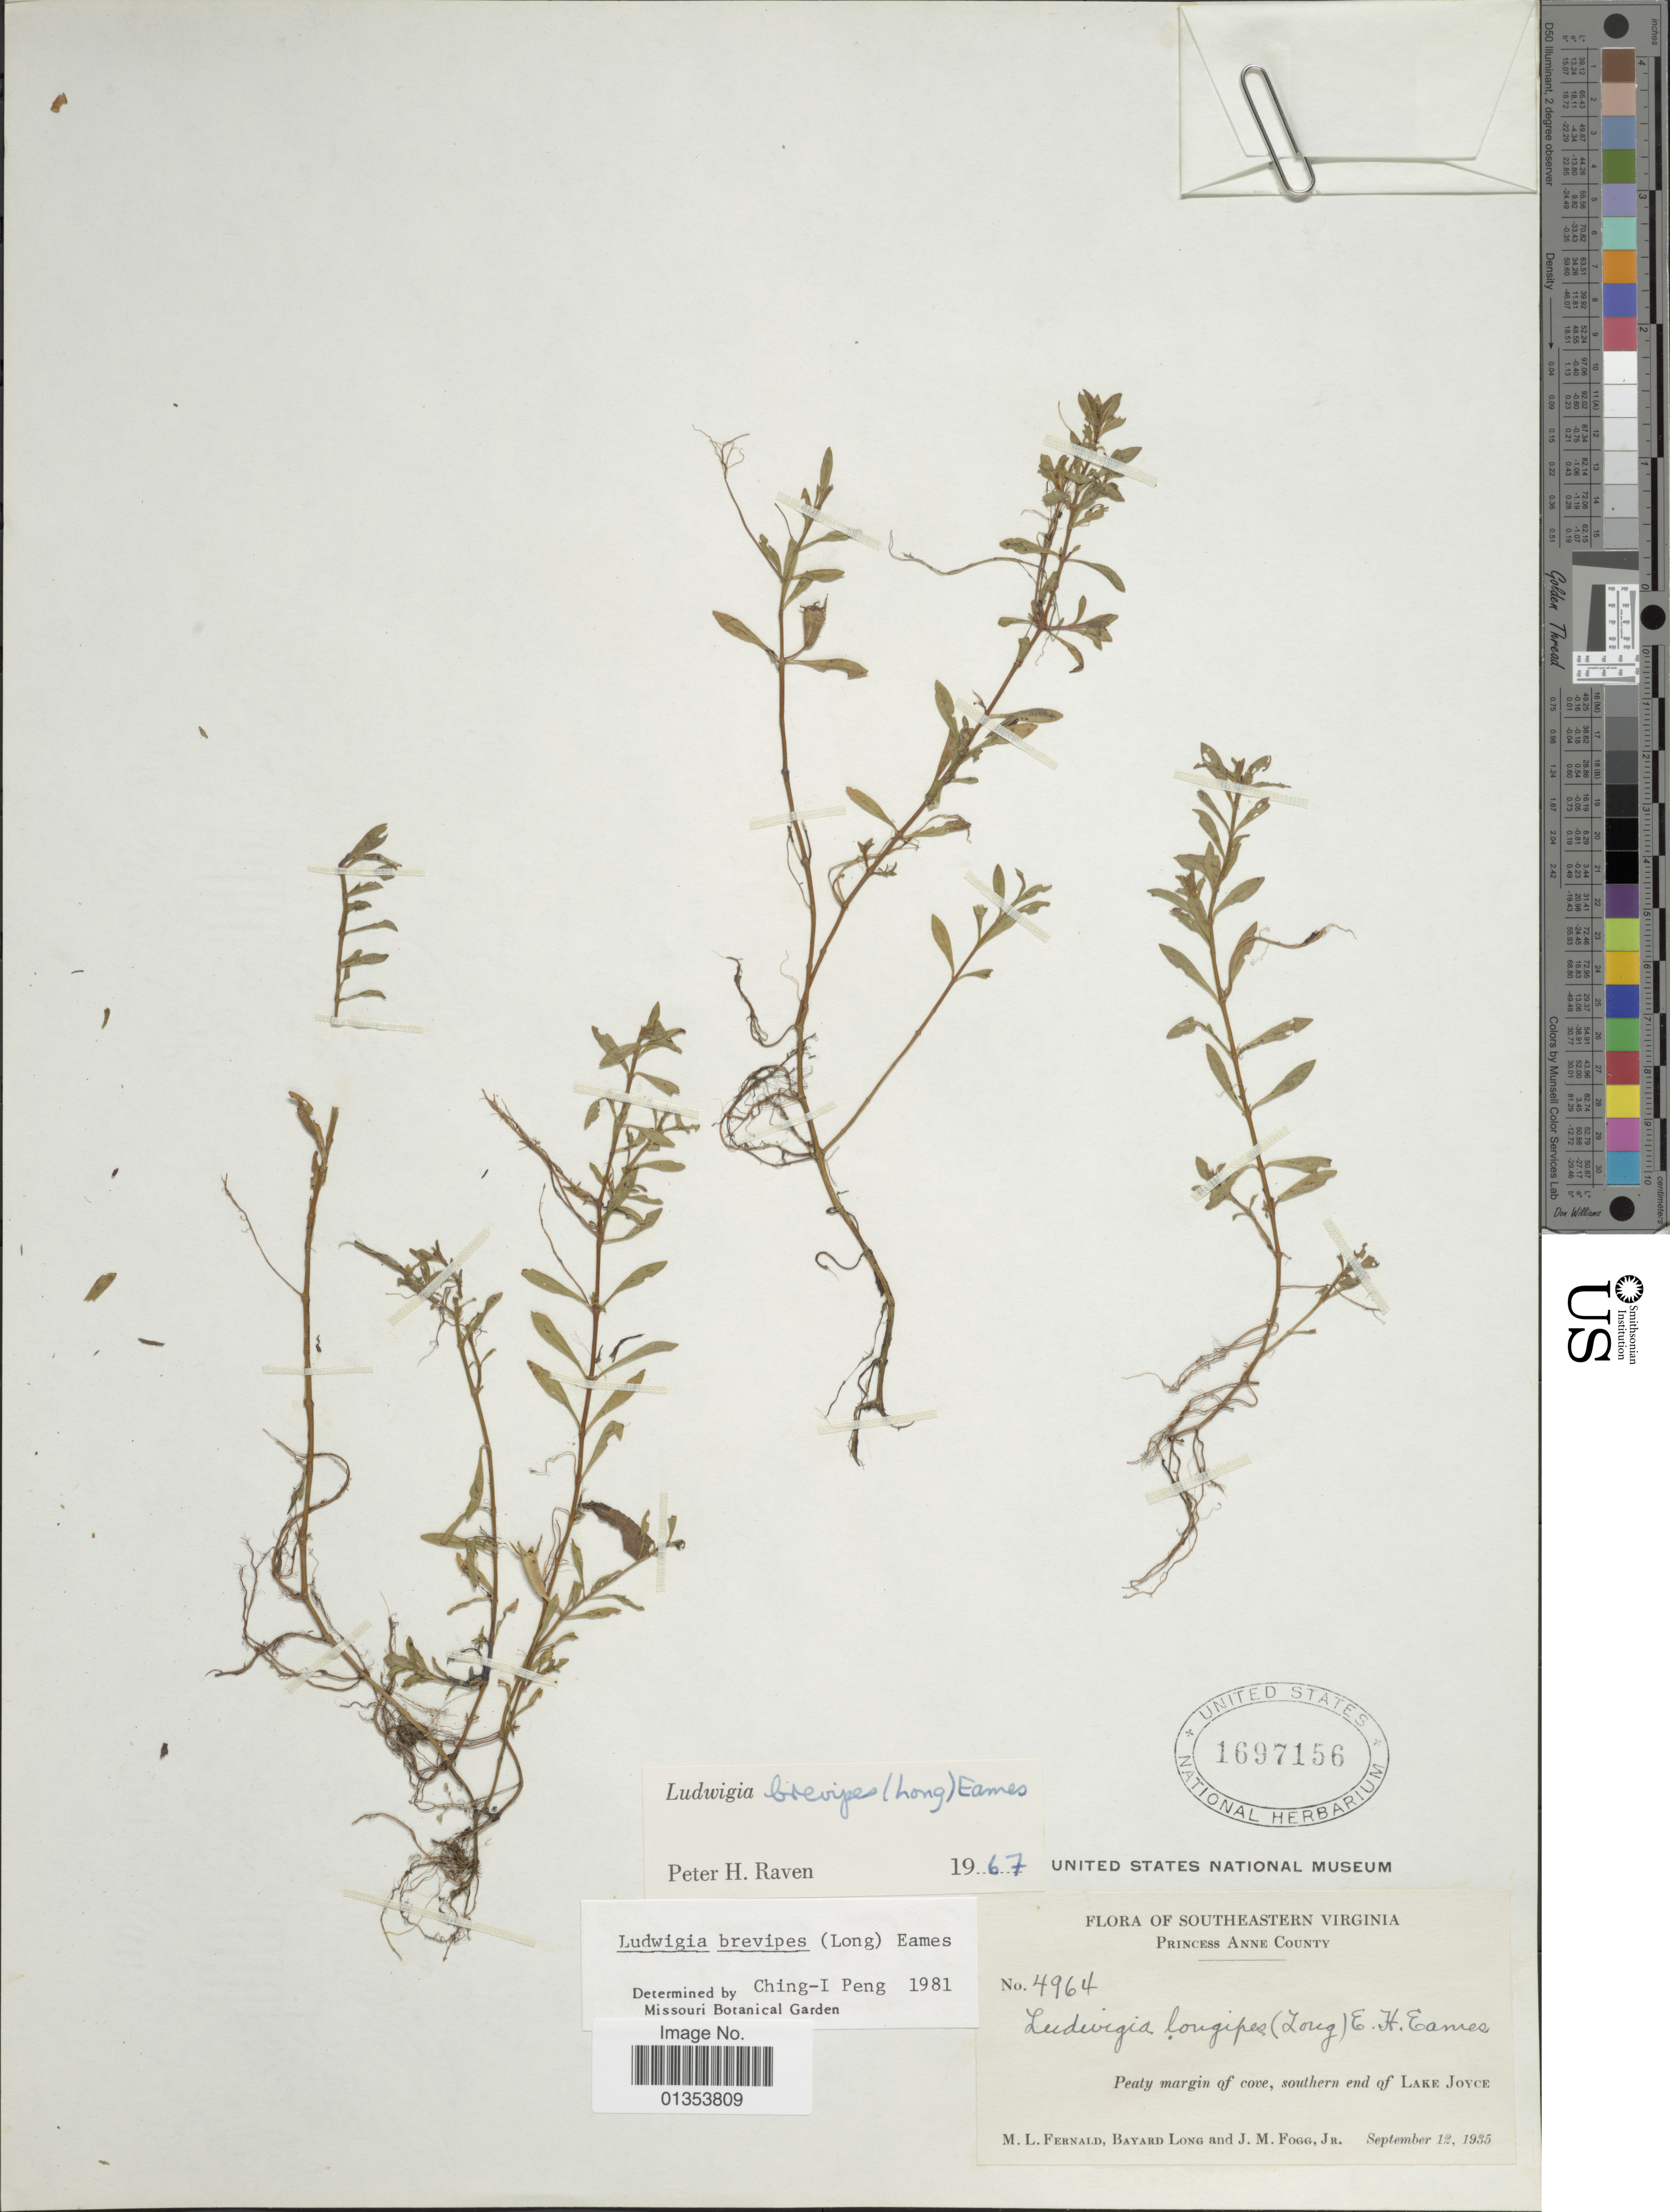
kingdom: Plantae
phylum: Tracheophyta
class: Magnoliopsida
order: Myrtales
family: Onagraceae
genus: Ludwigia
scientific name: Ludwigia brevipes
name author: (Long) Eames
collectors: M. L. Fernald, B. Long & J. Fogg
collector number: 4964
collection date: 1935-09-12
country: United States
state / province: Virginia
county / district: City of Virginia Beach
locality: Southeastern Virginia, Princess Anne County, Southern end of Lake Joyce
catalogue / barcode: US 1697156